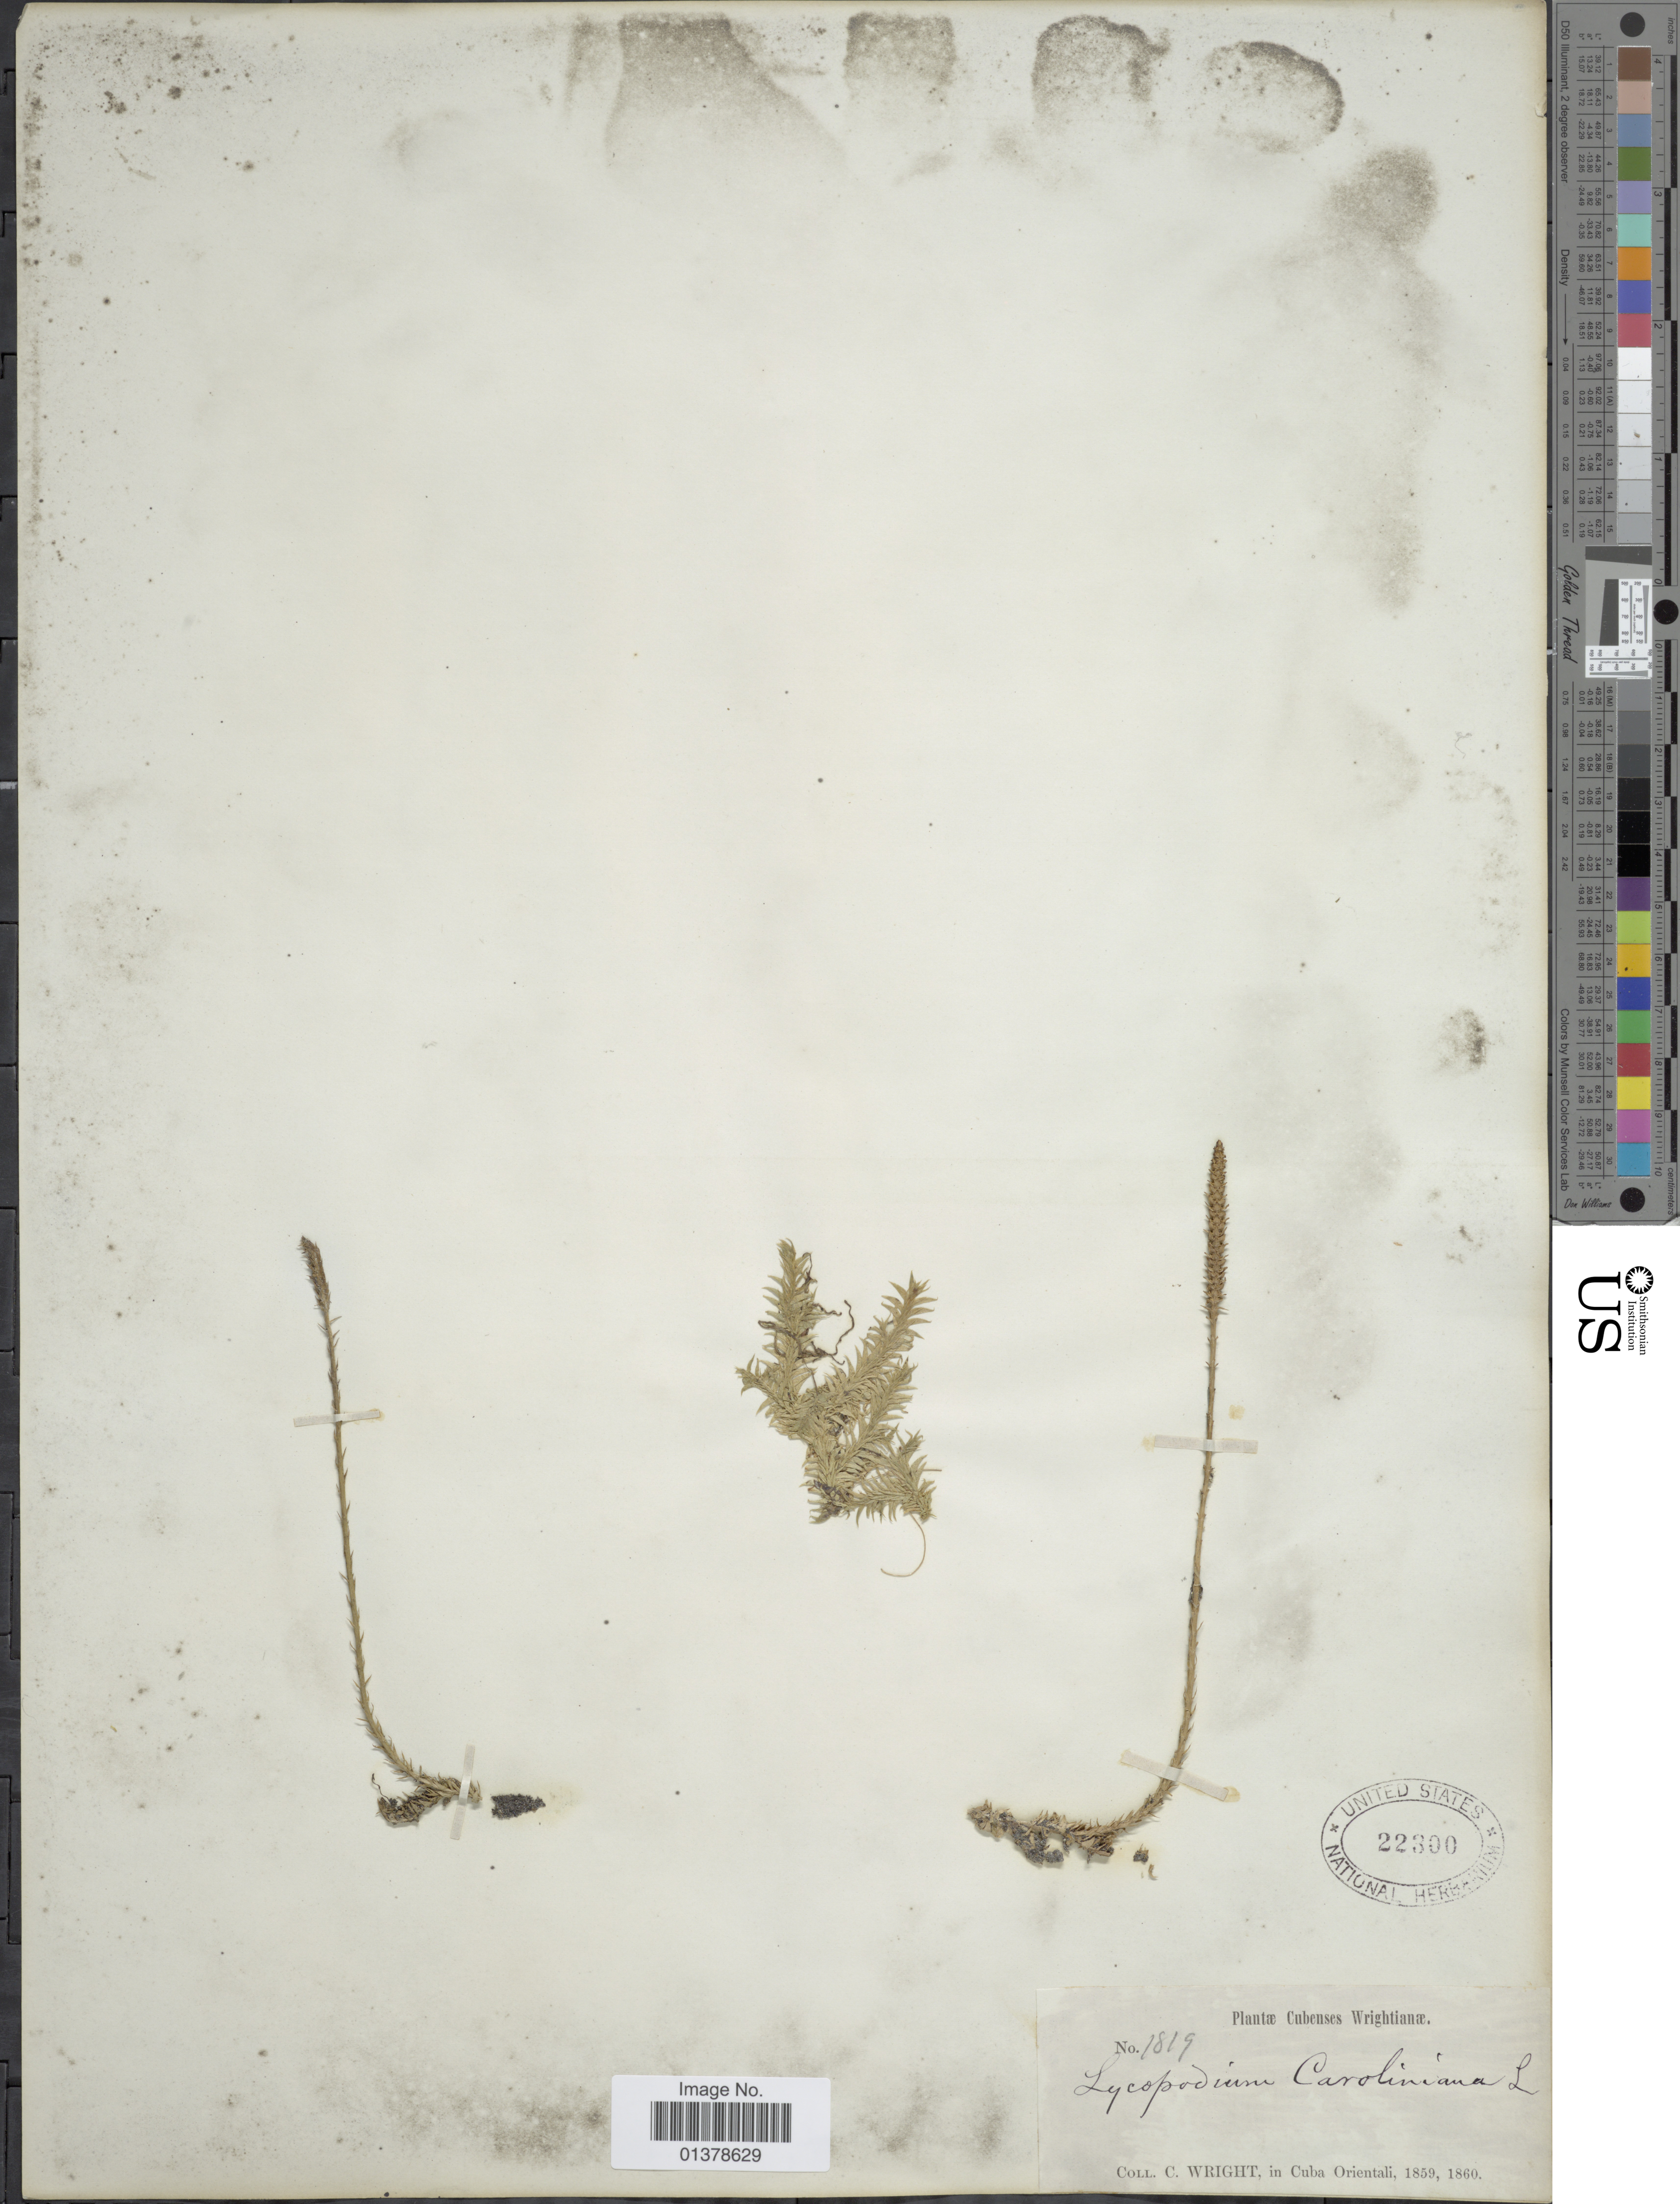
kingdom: Plantae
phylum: Tracheophyta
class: Lycopodiopsida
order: Lycopodiales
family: Lycopodiaceae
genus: Pseudolycopodiella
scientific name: Pseudolycopodiella meridionalis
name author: (Underw. & F.E. Lloyd) Holub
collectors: C. Wright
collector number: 1819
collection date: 1859/1860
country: Cuba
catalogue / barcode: US 22300